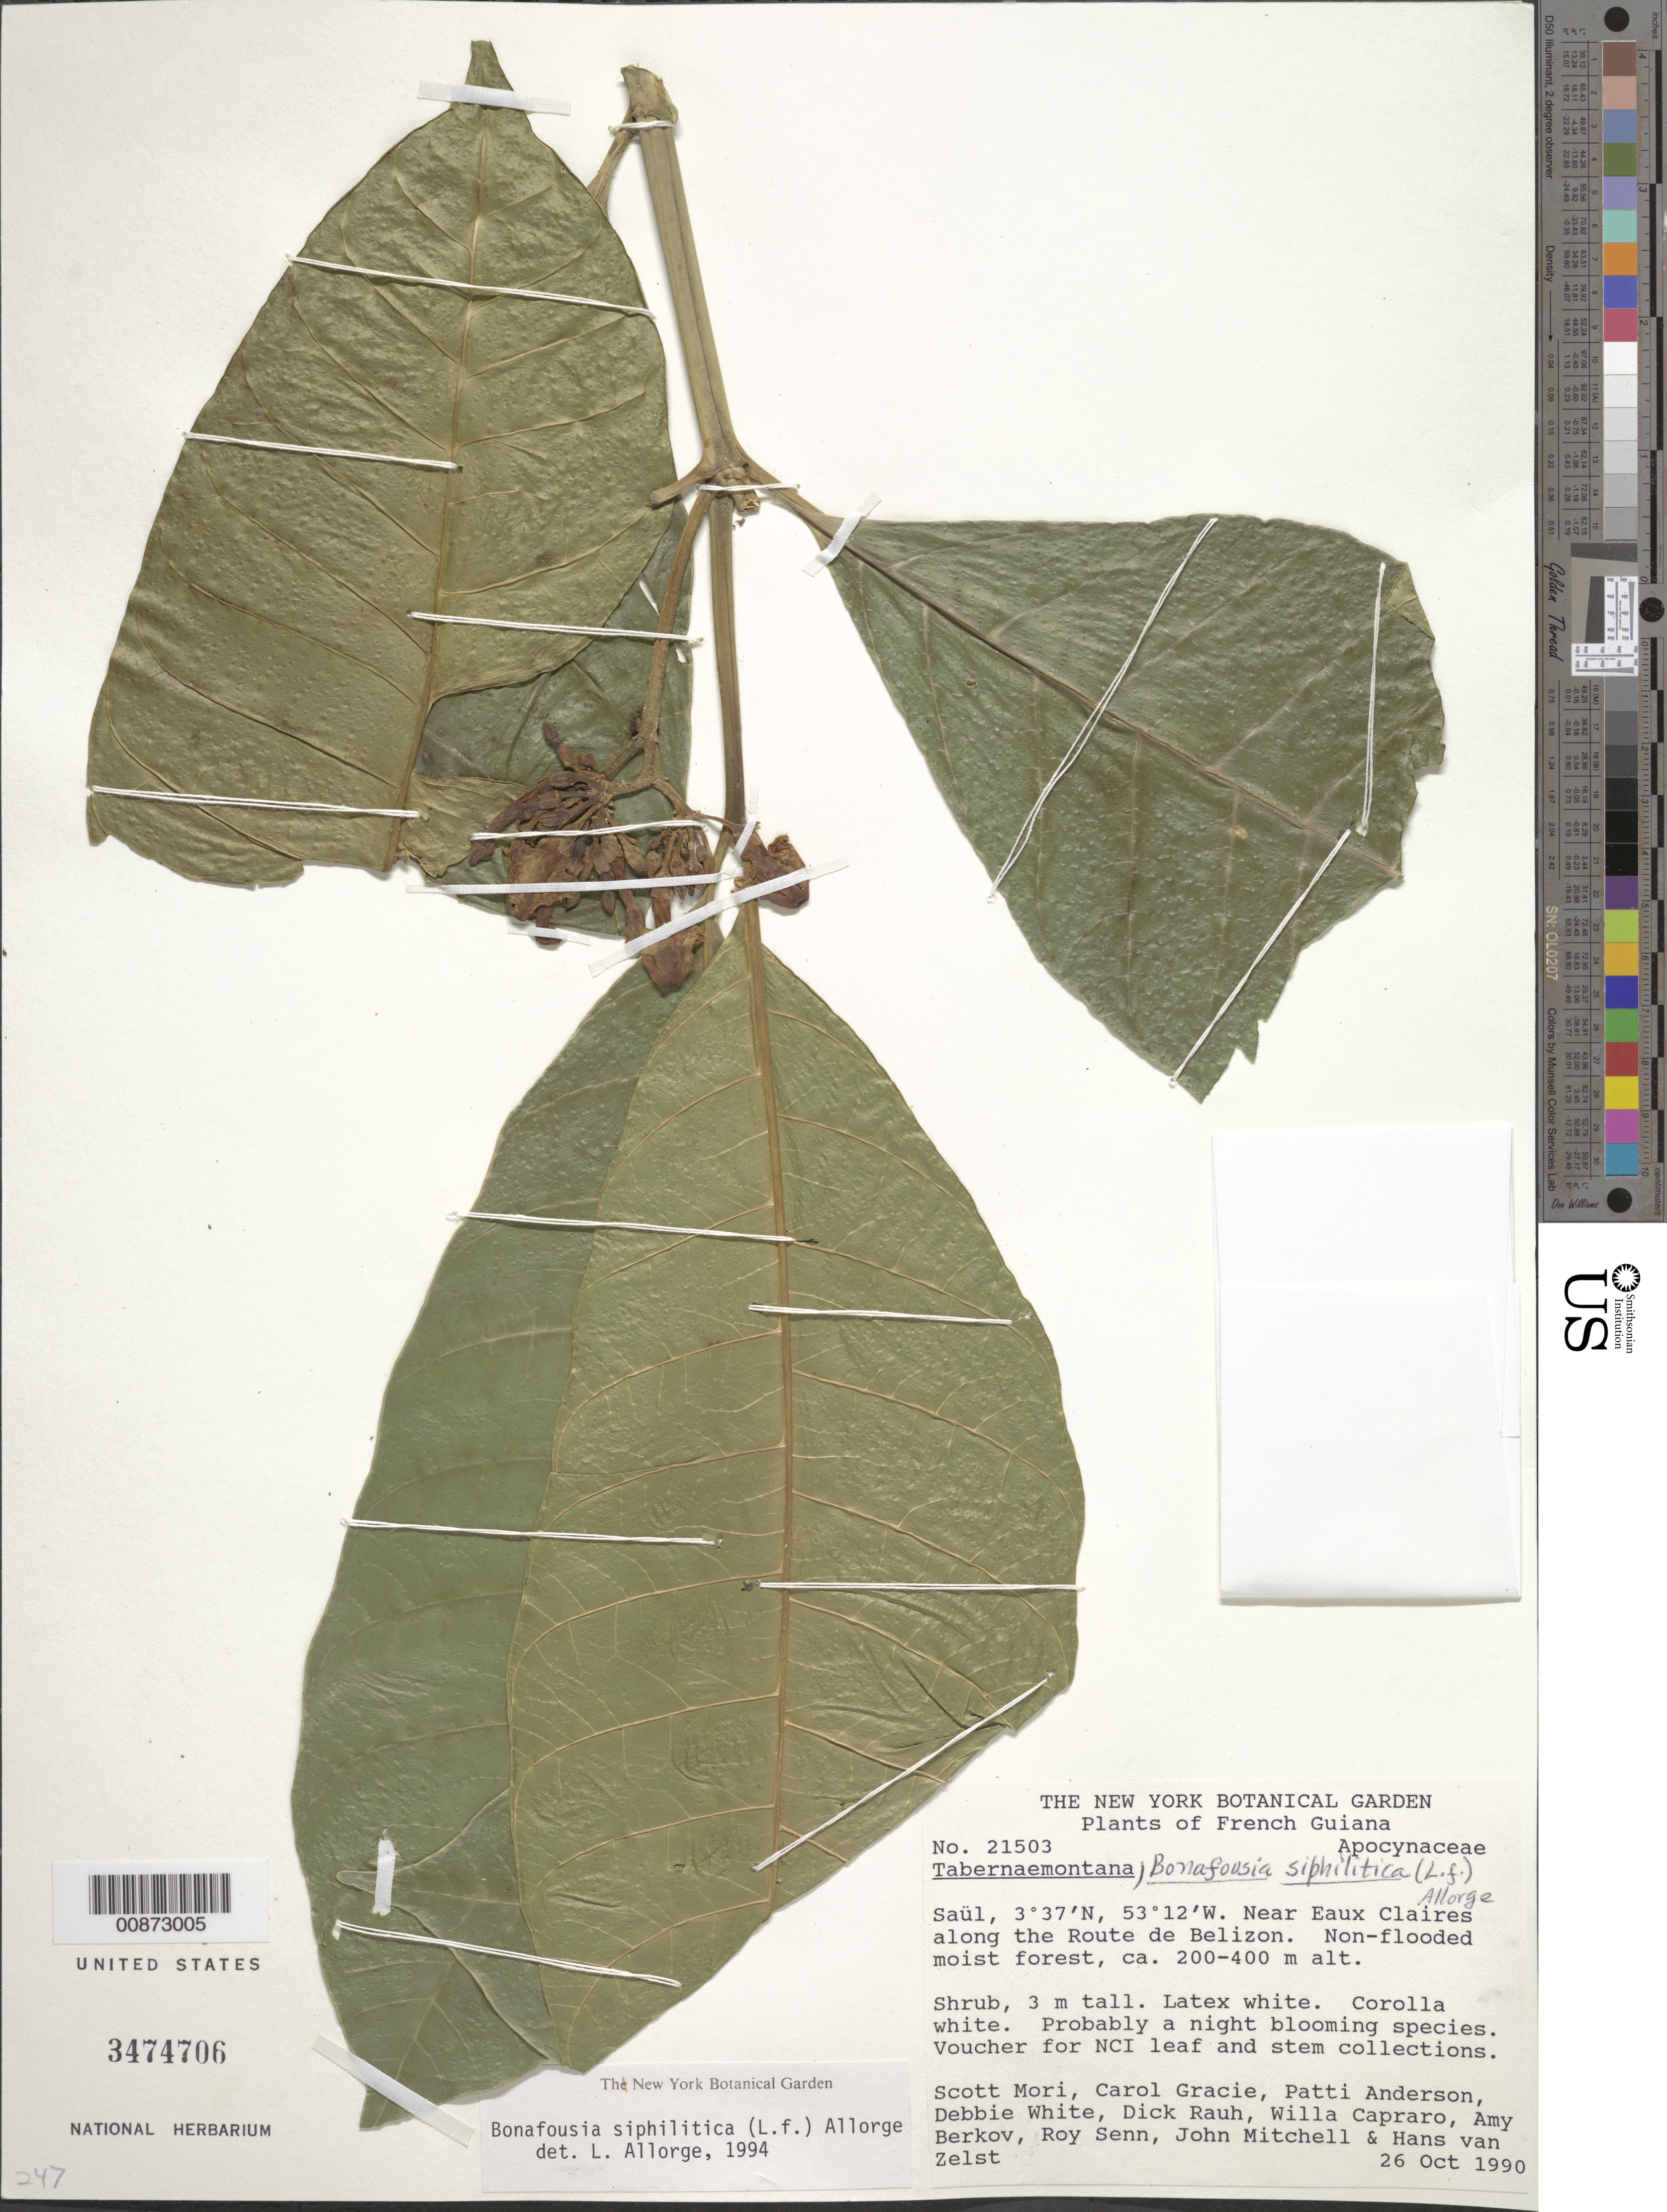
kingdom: Plantae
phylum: Tracheophyta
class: Magnoliopsida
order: Gentianales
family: Apocynaceae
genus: Bonafousia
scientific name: Bonafousia siphilitica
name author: (L. f.) L. Allorge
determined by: Allorge, L.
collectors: S. Mori, C. A. Gracie, P. Anderson, D. White, D. Rauh, W. Capraro, A. Berkov, R. Senn, J. D. Mitchell & H. van Zelst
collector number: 21503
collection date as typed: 26-Oct-90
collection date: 1990-10-26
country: French Guiana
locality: Saül, near Eaux Claires, along Route de Belizon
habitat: Non-flooded moist forest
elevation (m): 200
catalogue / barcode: US 3474706